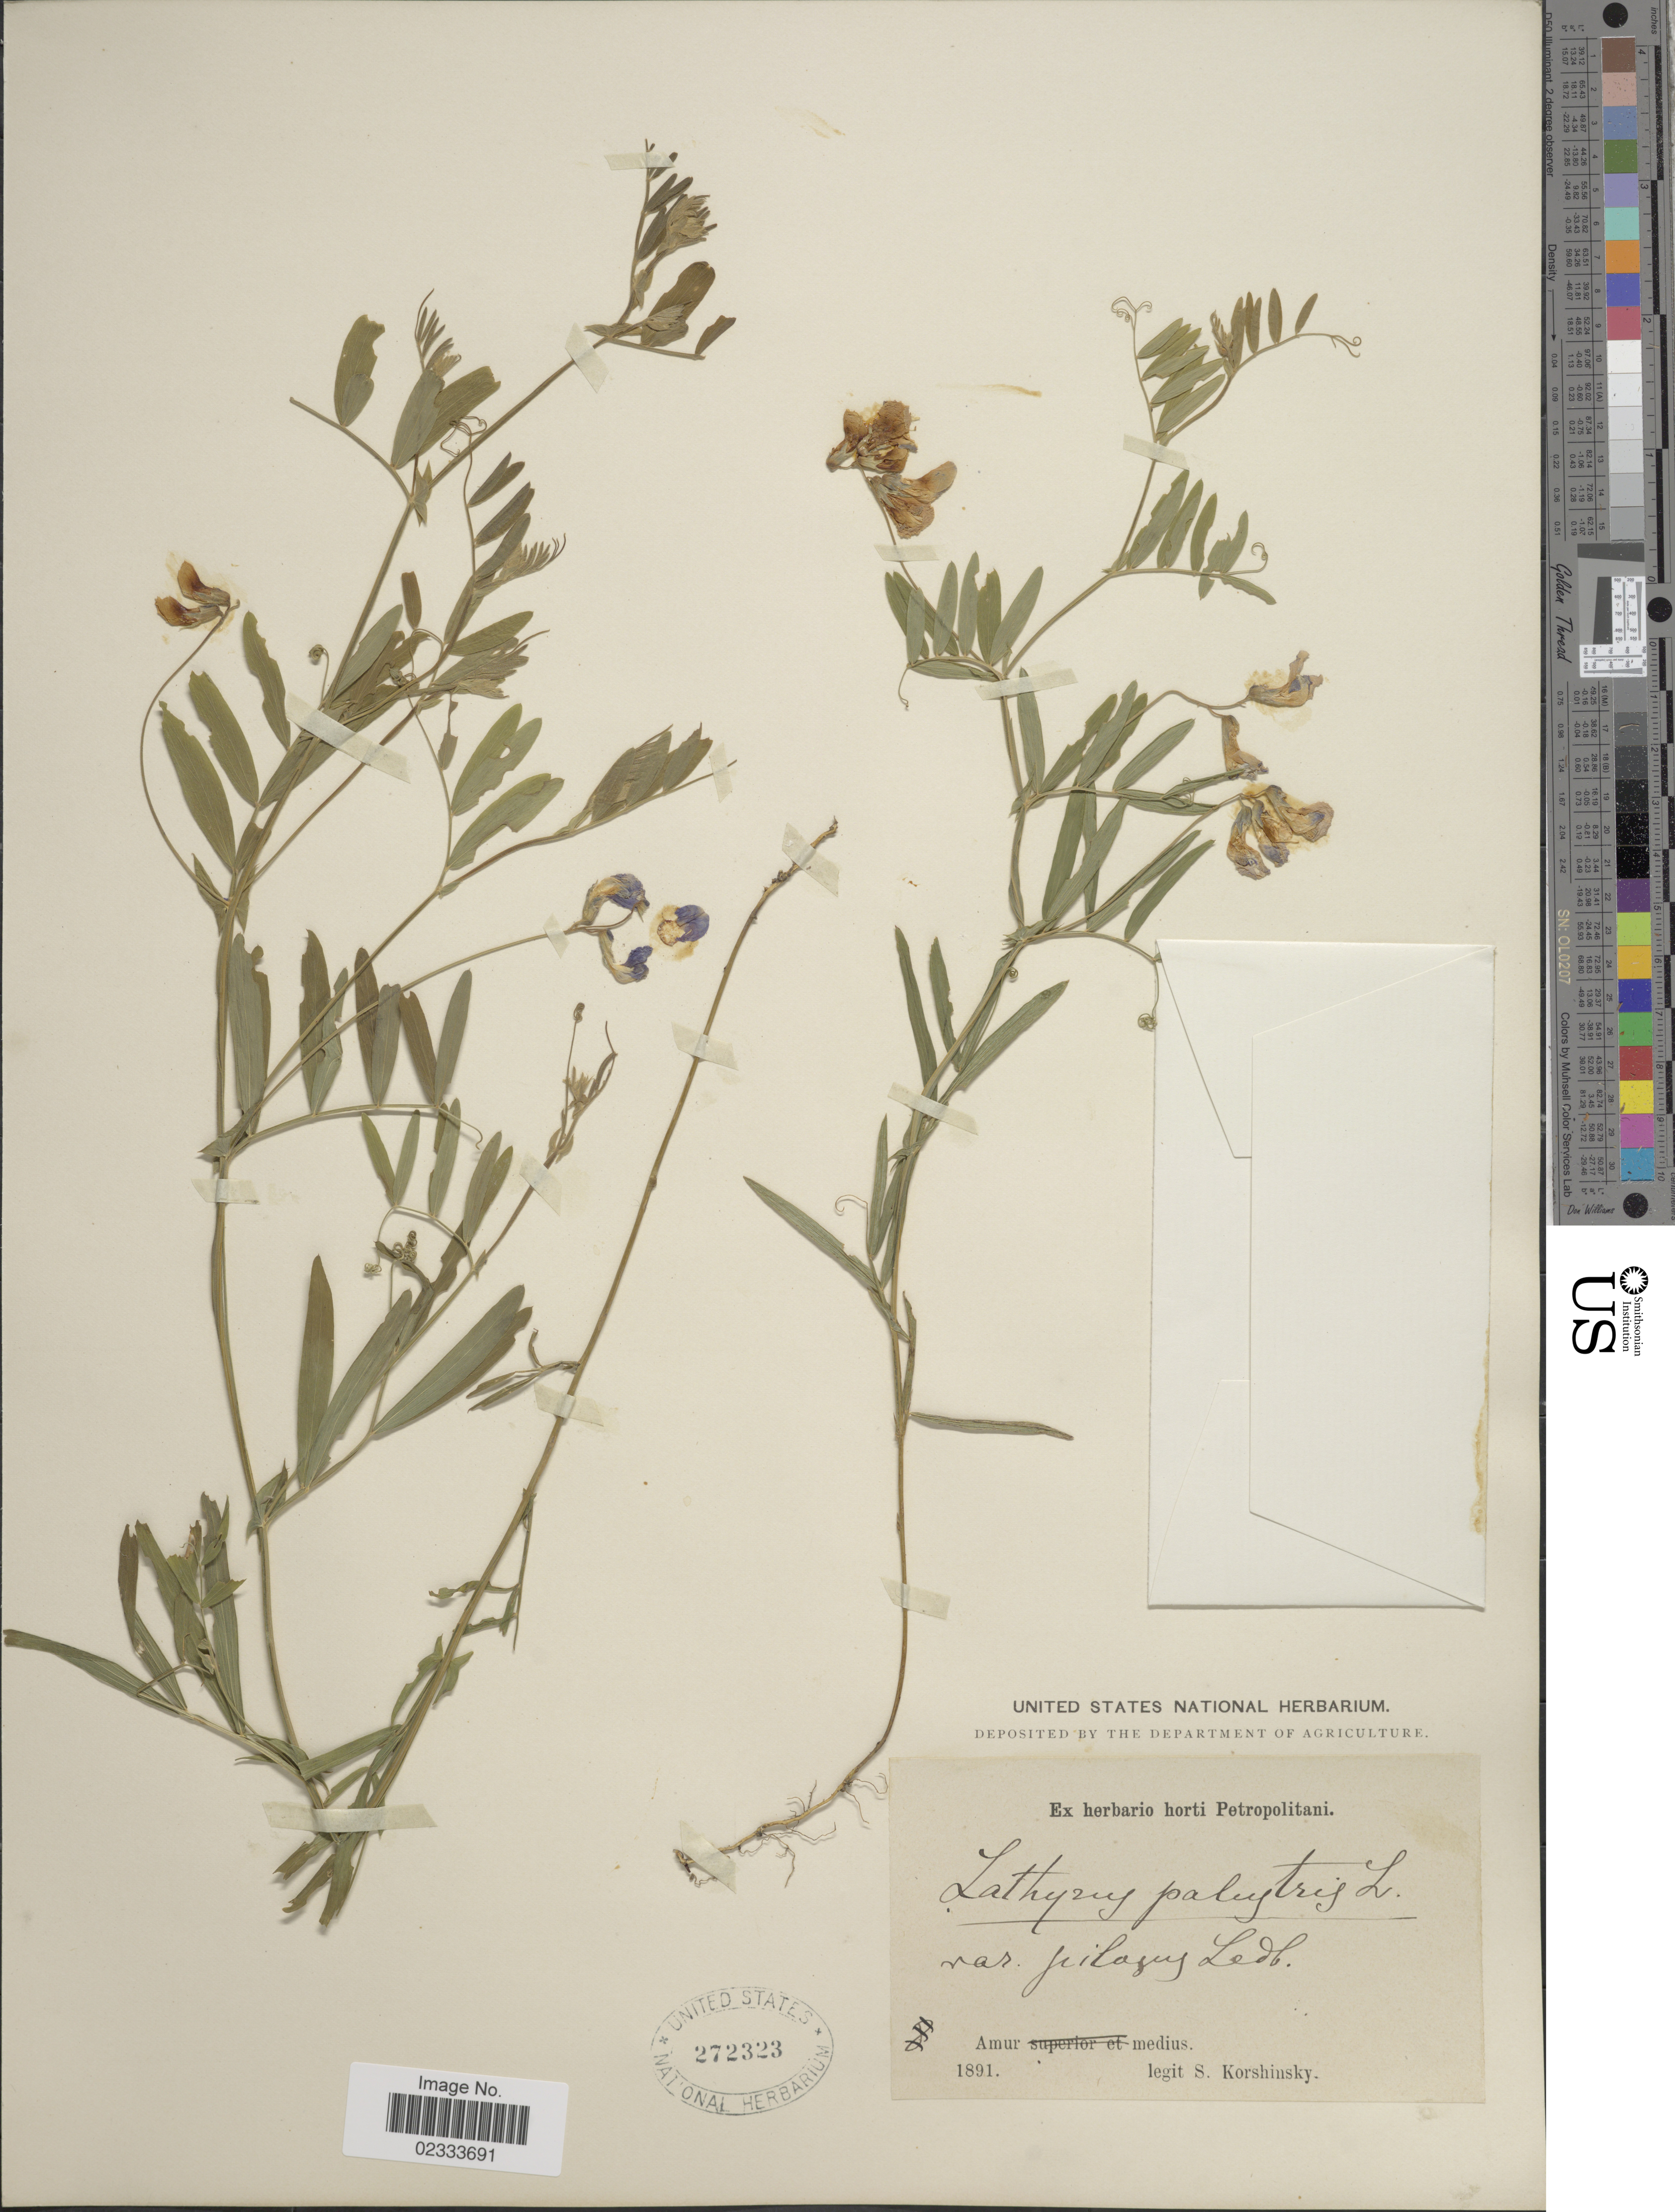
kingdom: Plantae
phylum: Tracheophyta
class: Magnoliopsida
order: Fabales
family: Fabaceae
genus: Lathyrus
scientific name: Lathyrus palustris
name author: L.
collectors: S. I. Korshinsky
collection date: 1891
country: Russian Federation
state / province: Amur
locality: Amur medius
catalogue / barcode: US 272323